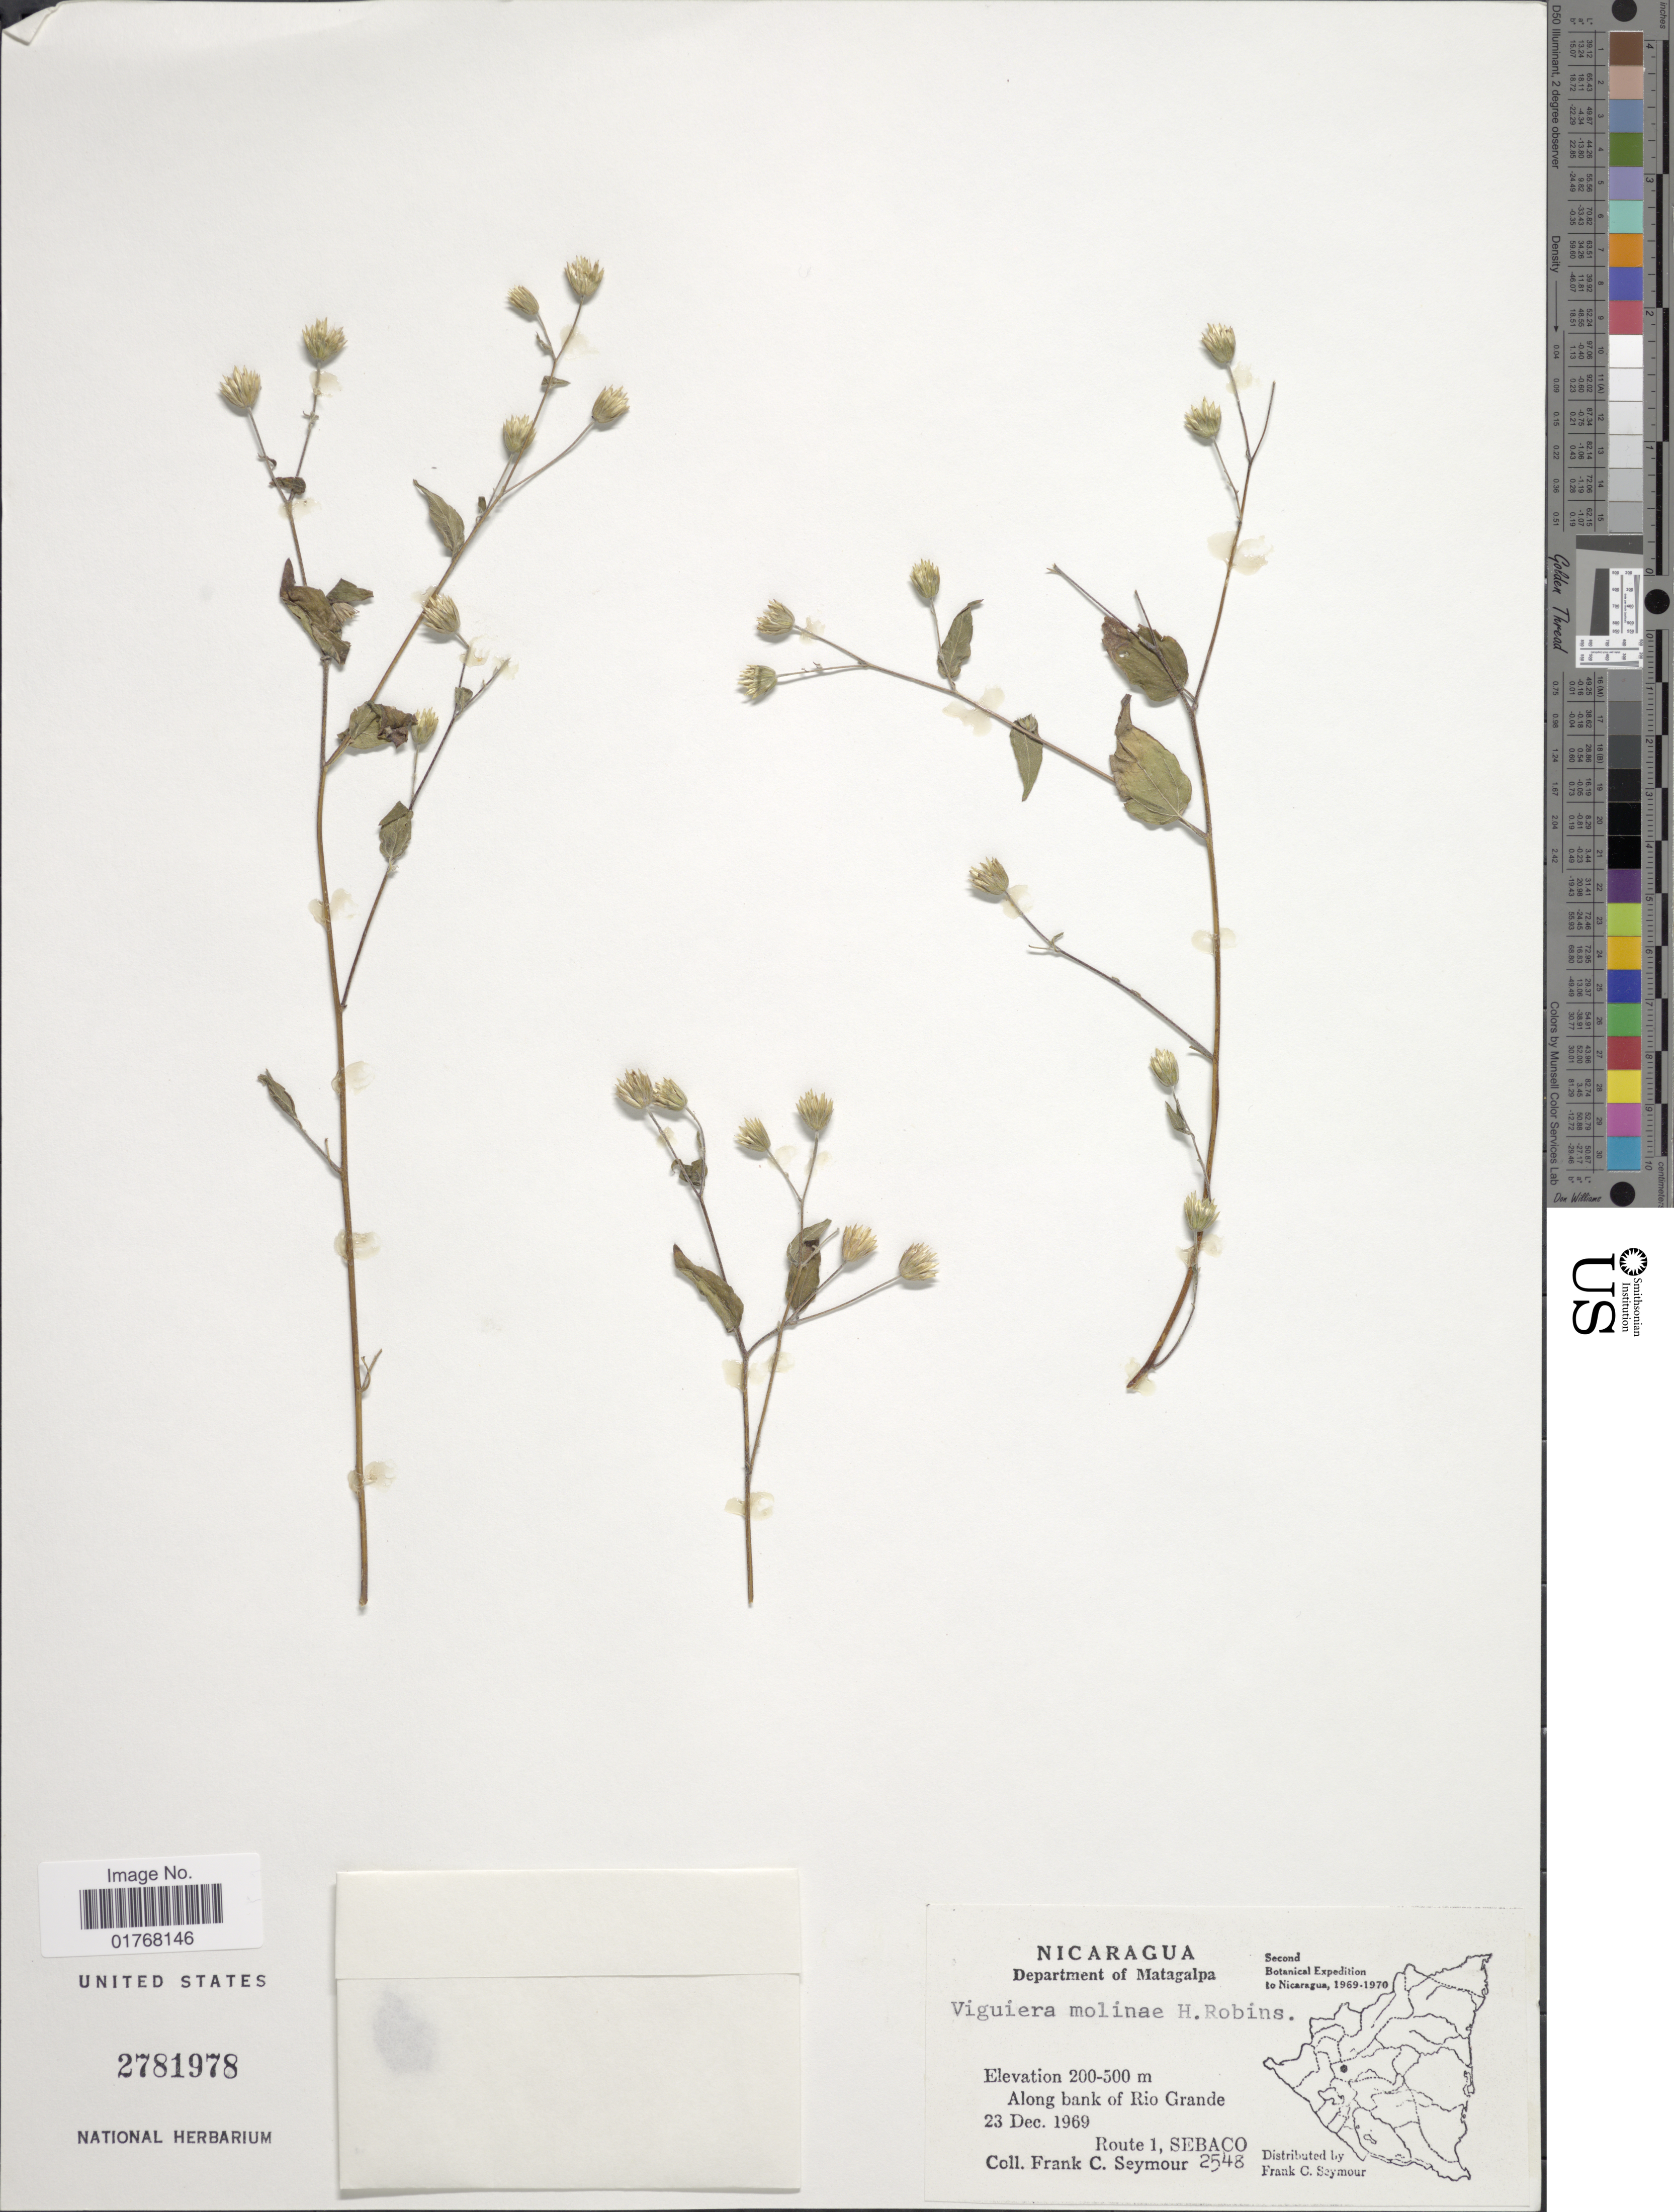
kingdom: Plantae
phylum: Tracheophyta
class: Magnoliopsida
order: Asterales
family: Asteraceae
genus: Viguiera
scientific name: Viguiera molinae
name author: H. Rob.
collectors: F. C. Seymour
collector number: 2548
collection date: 1969-12-23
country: Nicaragua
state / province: Matagalpa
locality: Department of Matagalpa, Along bank of Rio Grande, Route 1, Sebaco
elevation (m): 200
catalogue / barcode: US 2781978